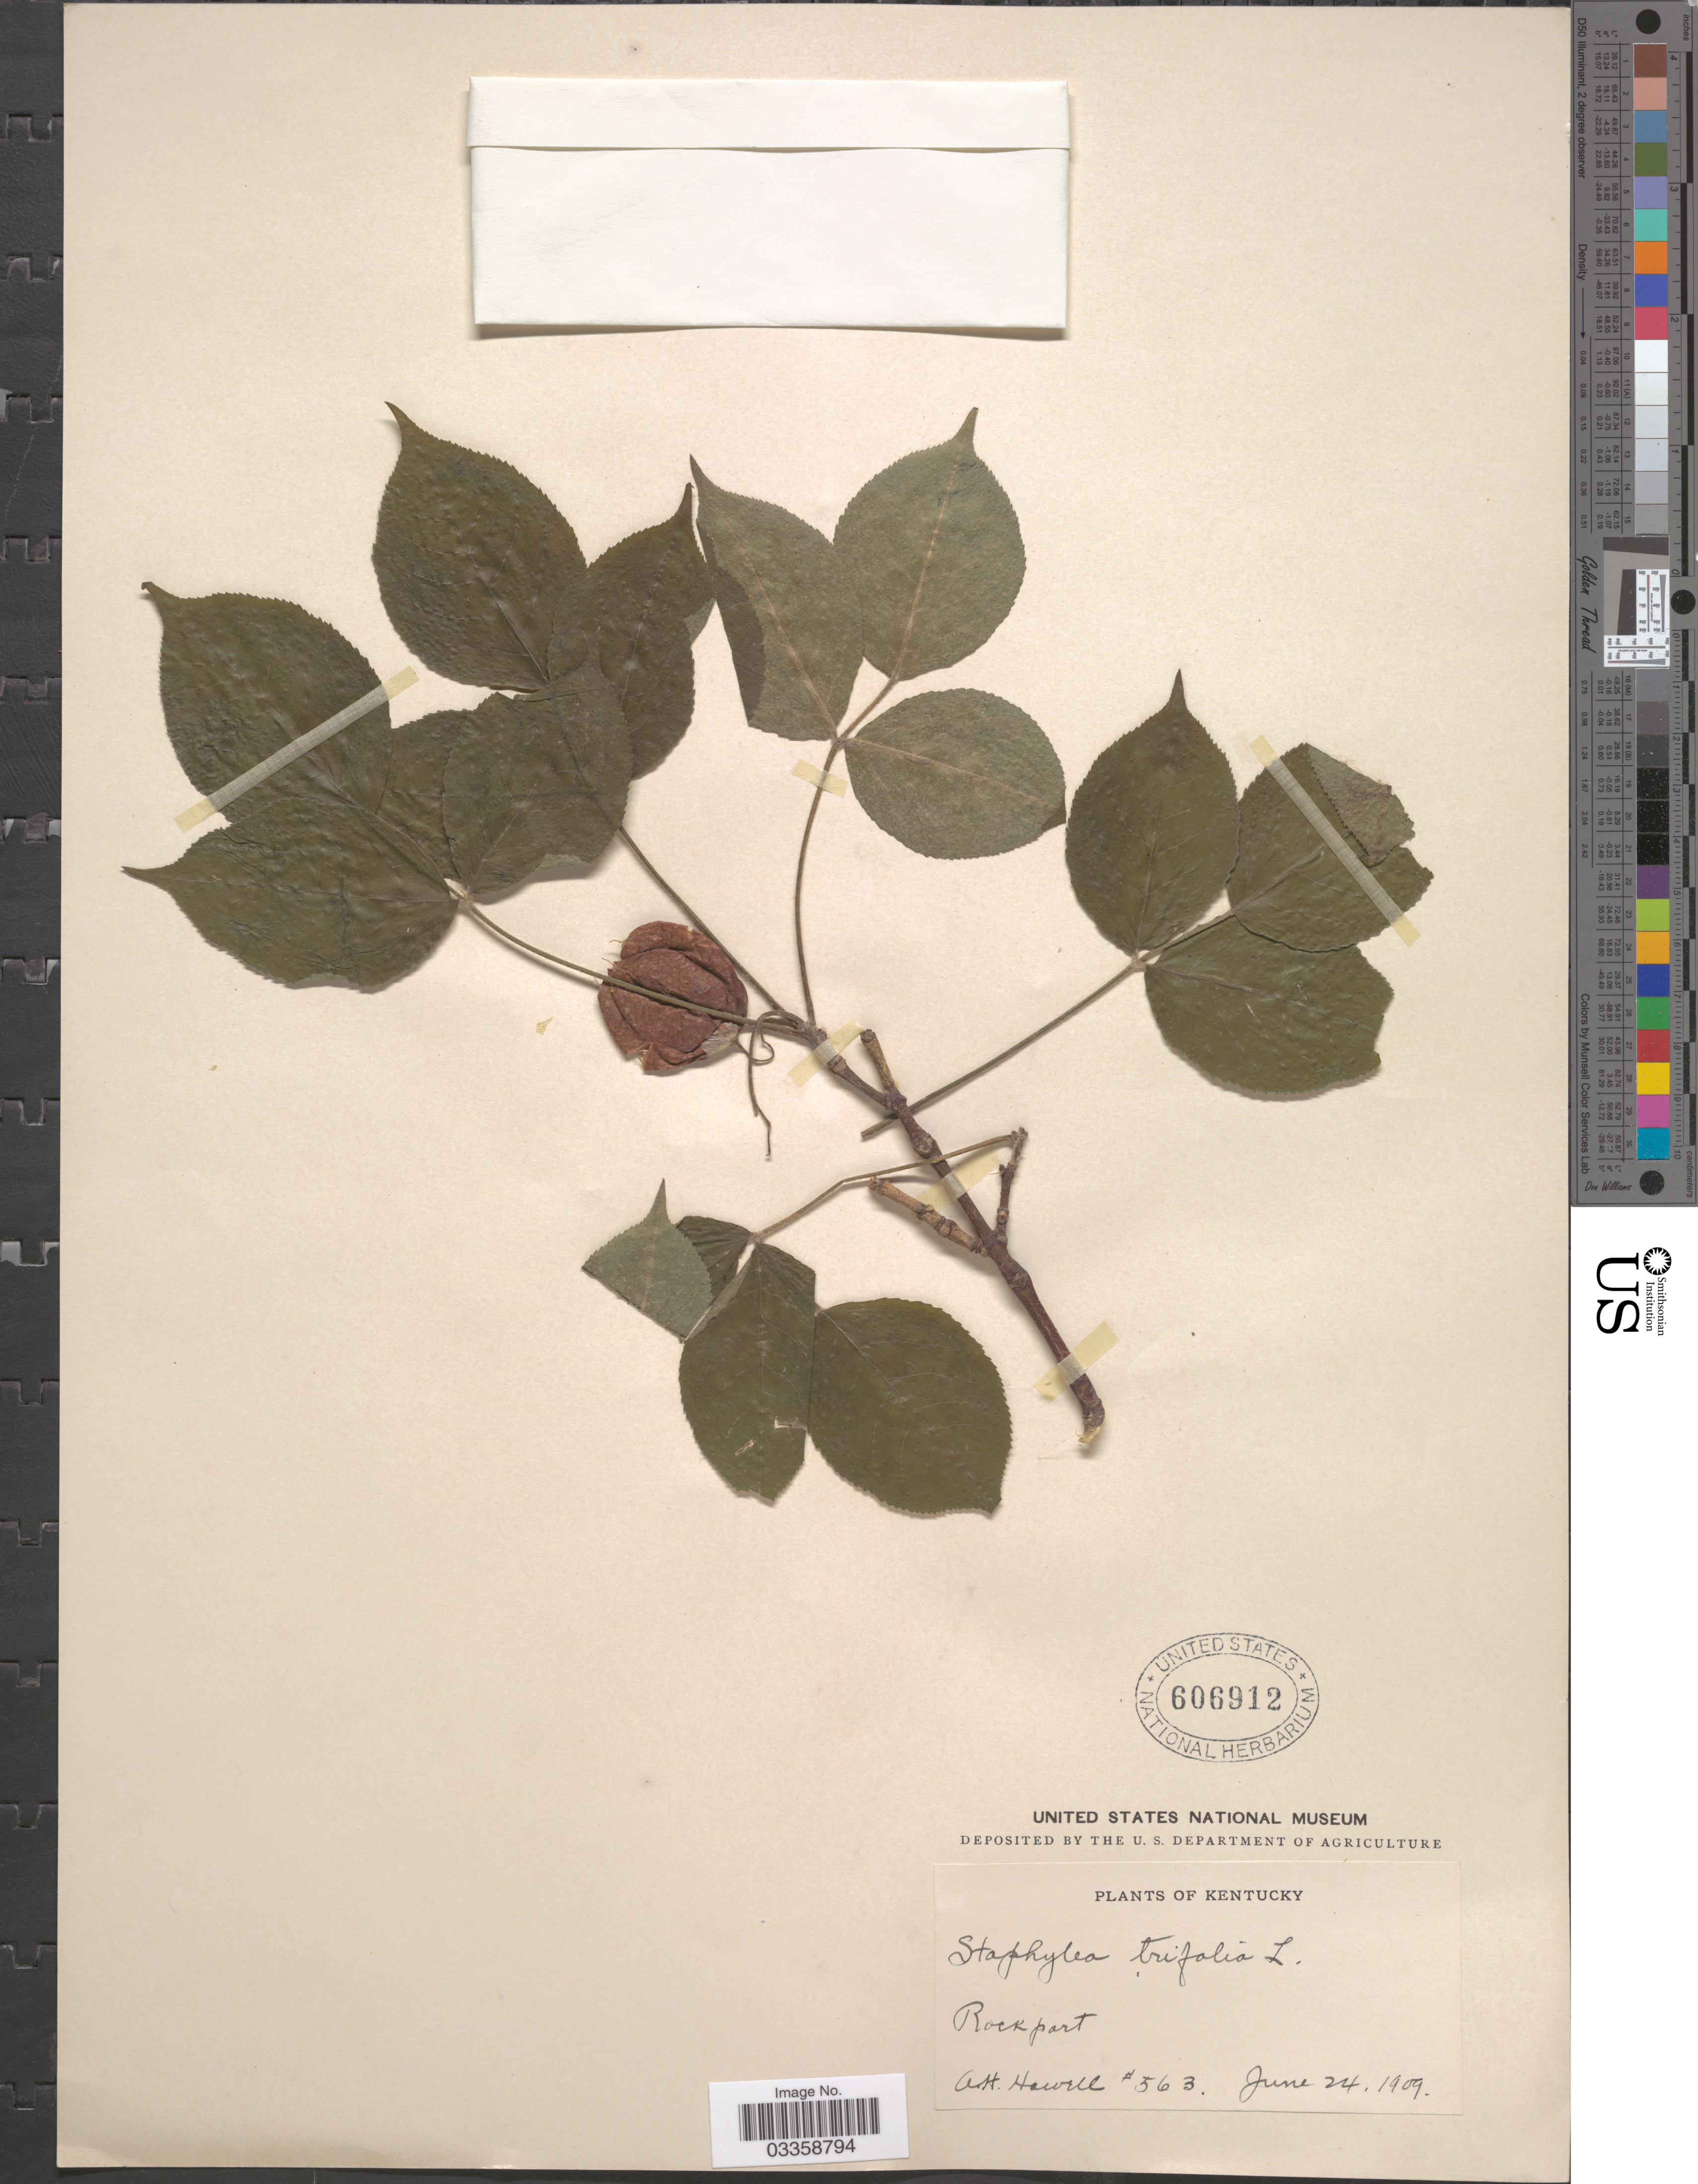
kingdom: Plantae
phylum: Tracheophyta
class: Magnoliopsida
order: Crossosomatales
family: Staphyleaceae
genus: Staphylea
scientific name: Staphylea trifolia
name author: L.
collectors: A. Howell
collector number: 563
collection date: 1909-06-24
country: United States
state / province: Kentucky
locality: Rockport.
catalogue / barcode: US 606912